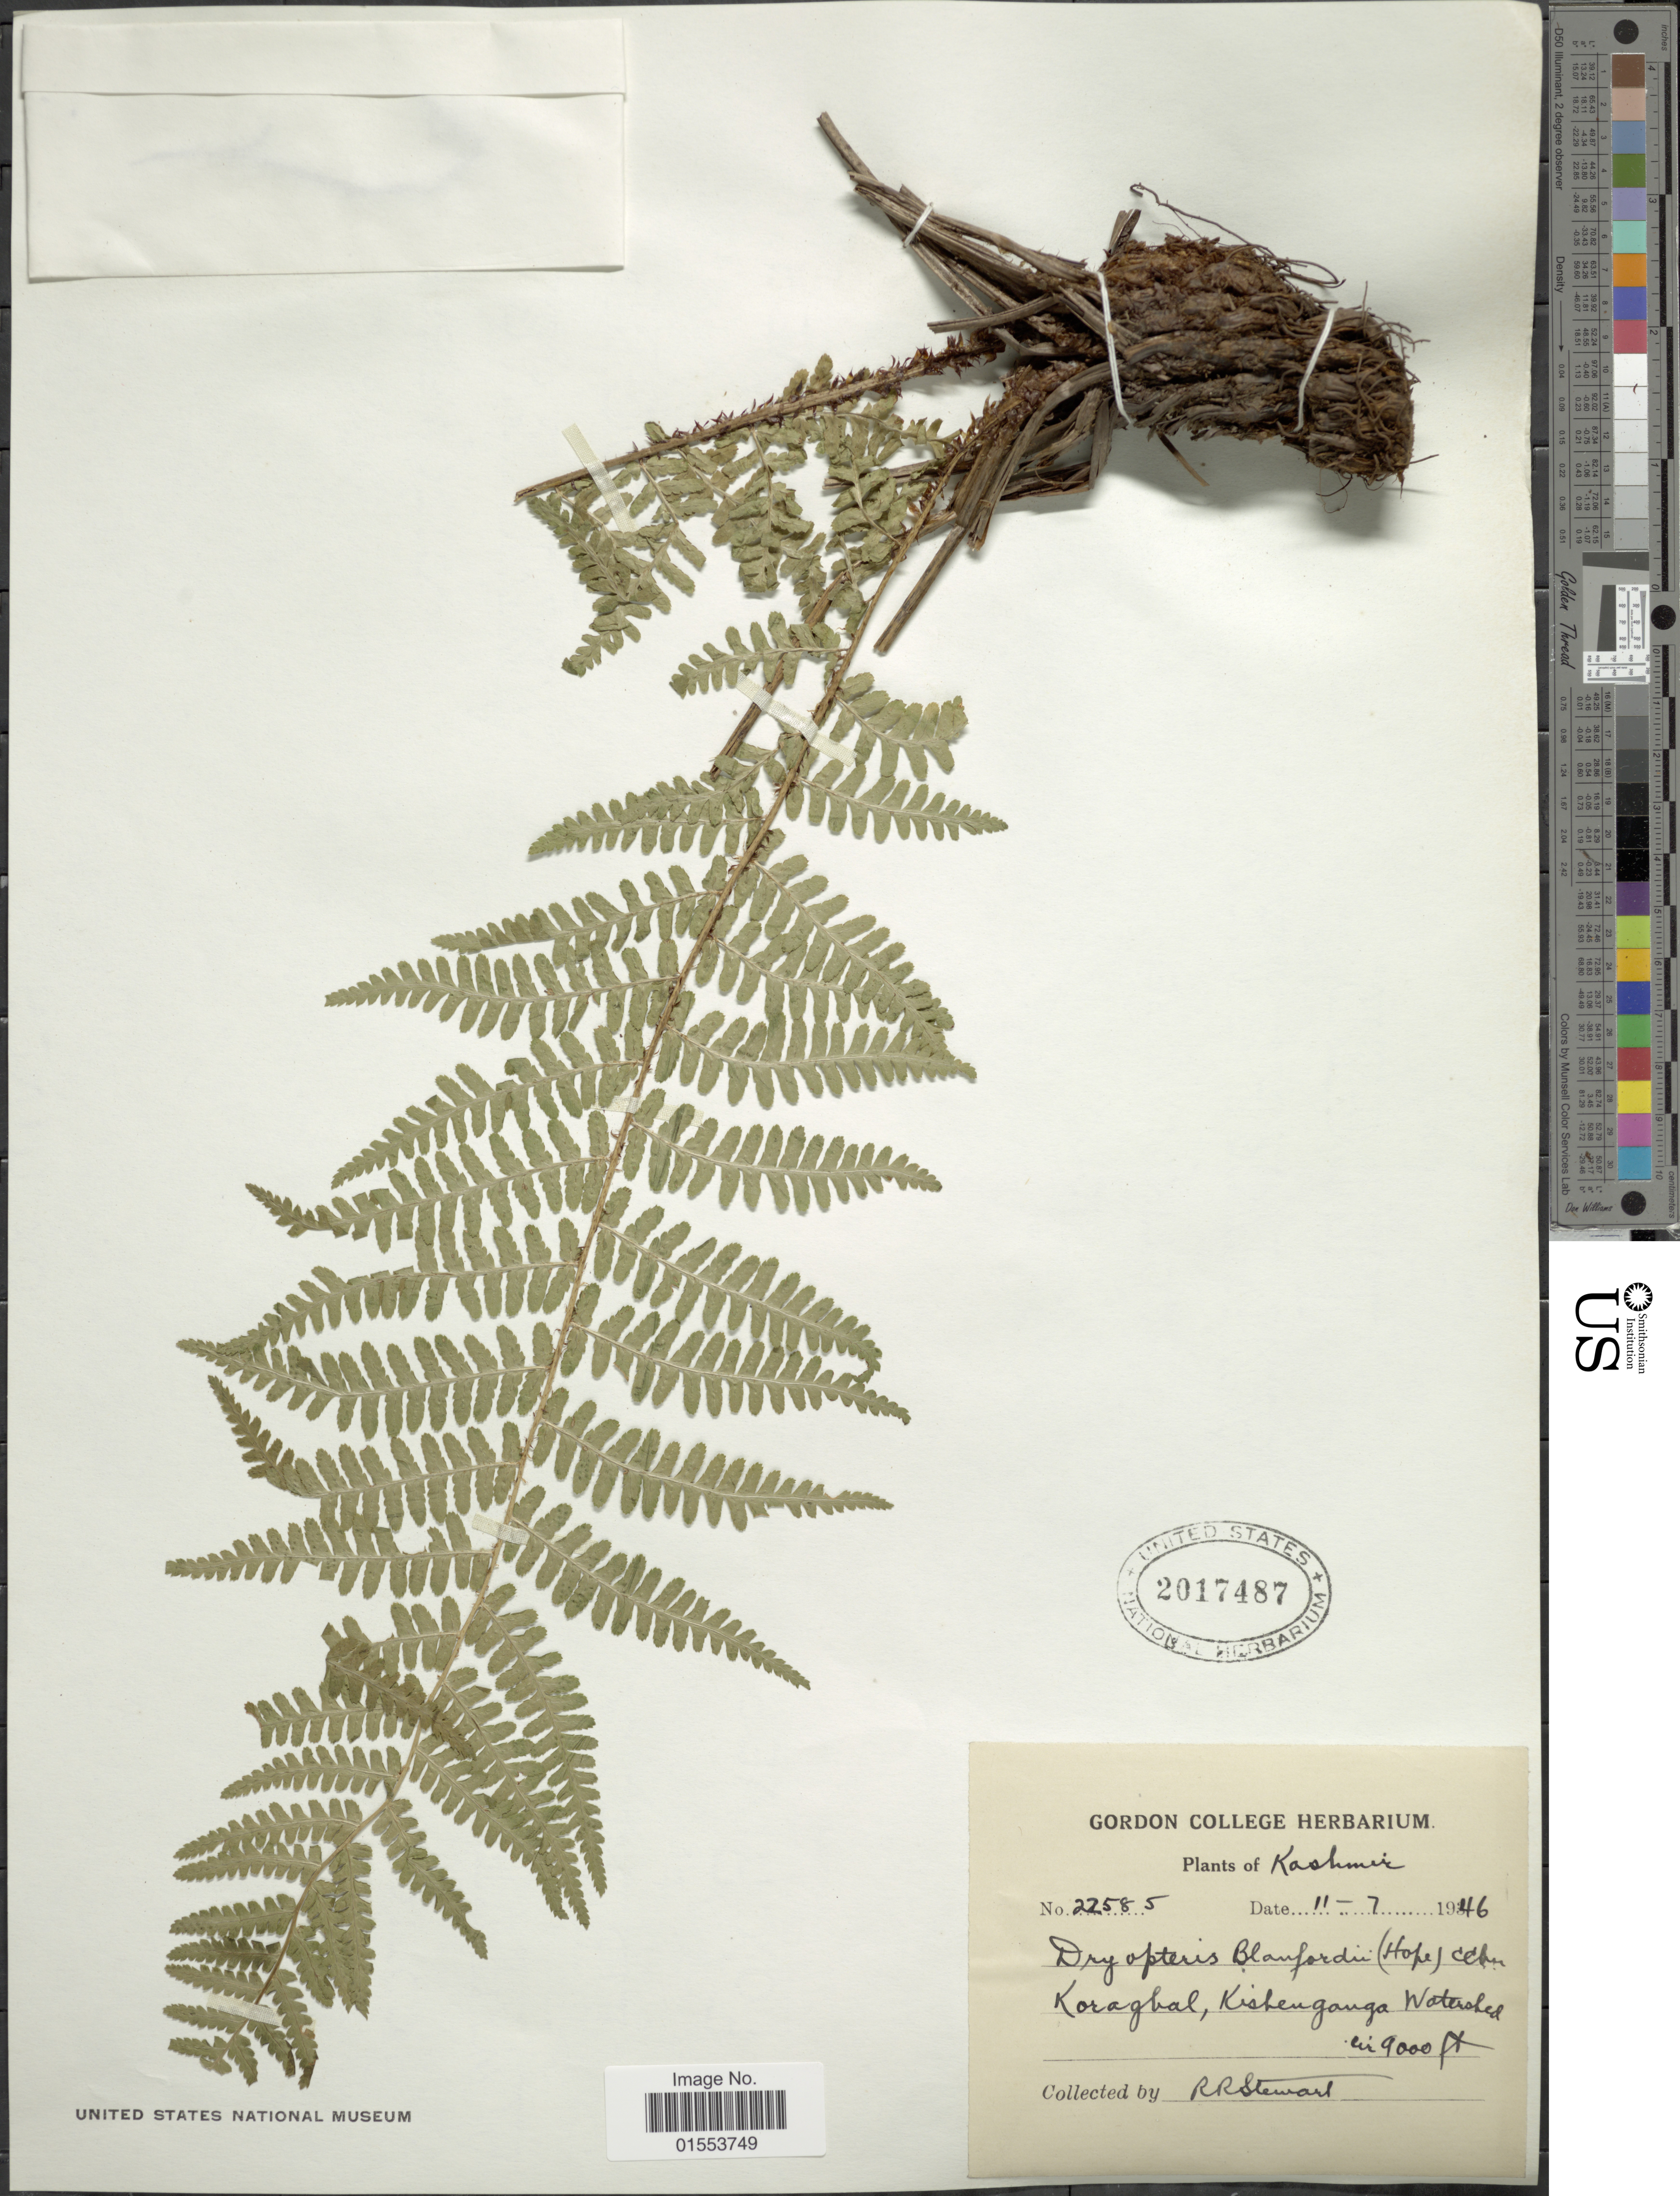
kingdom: Plantae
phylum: Tracheophyta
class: Polypodiopsida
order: Polypodiales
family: Dryopteridaceae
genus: Dryopteris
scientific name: Dryopteris blanfordii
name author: (C. Hope) C. Chr.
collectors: R. R. Stewart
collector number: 22585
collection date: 1946-07-11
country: India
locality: Kashmir, Koragbal, Kishenganga Watershed,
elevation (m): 2743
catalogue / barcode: US 2017487